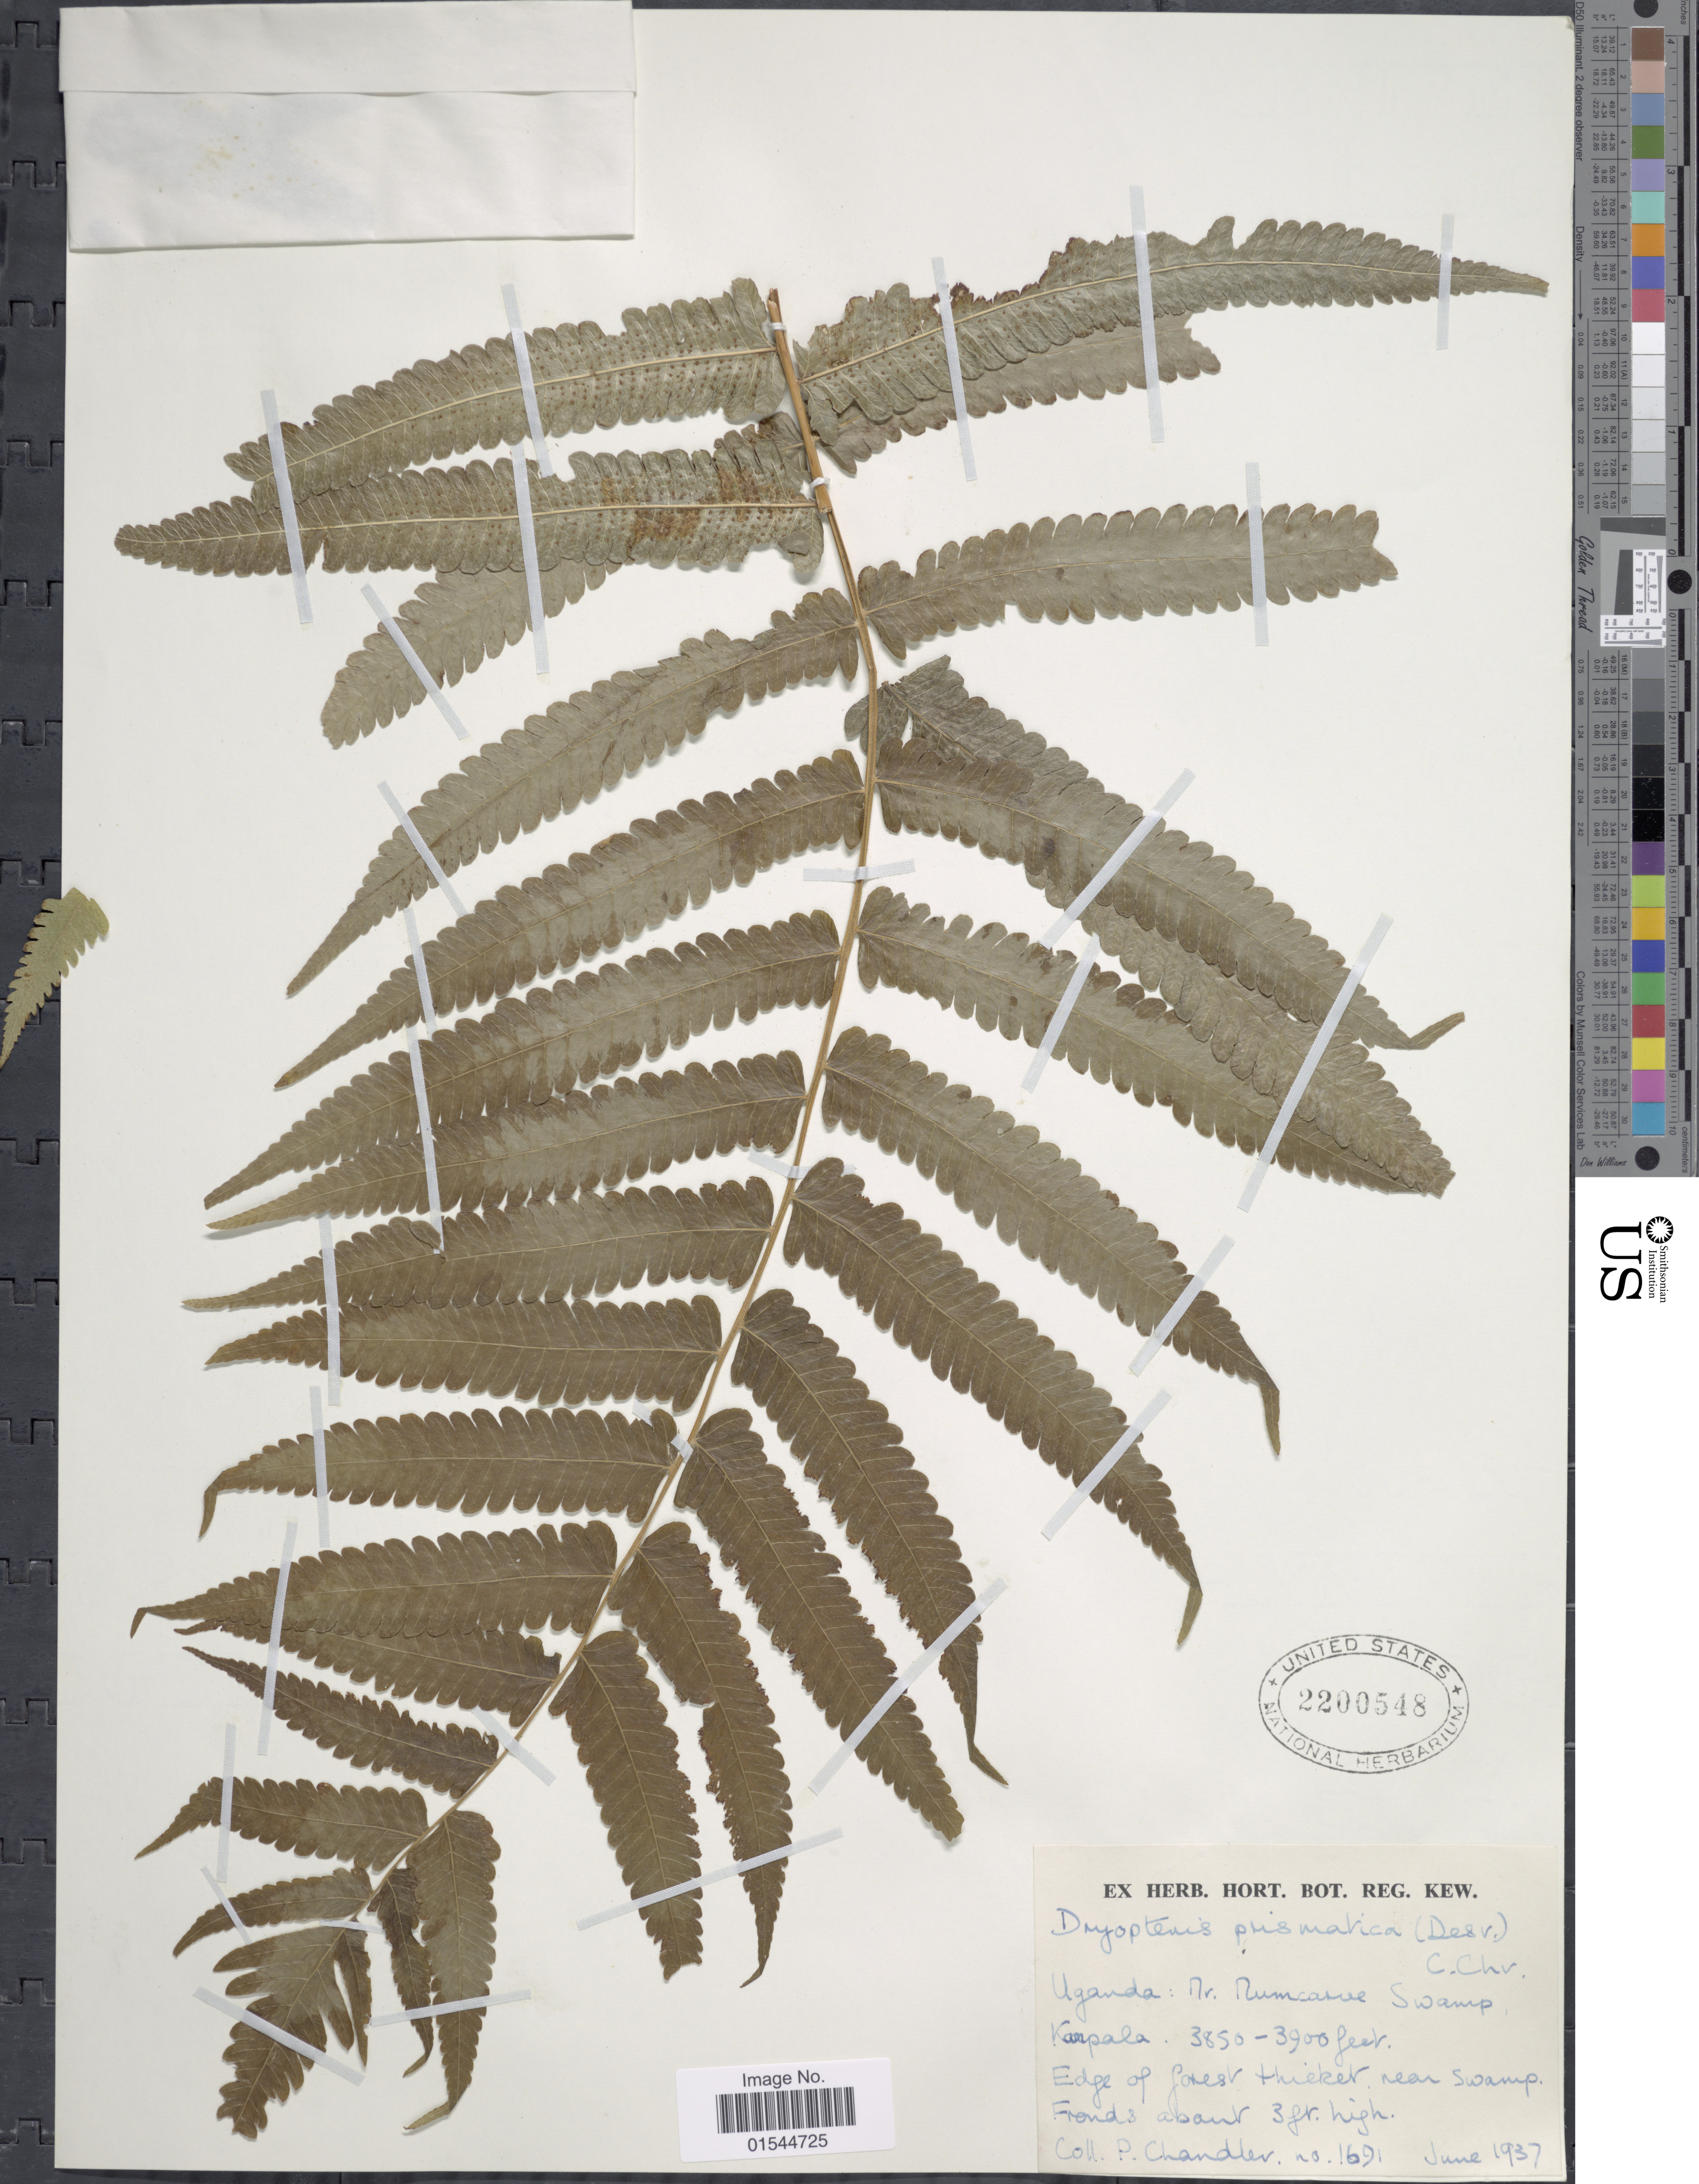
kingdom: Plantae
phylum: Tracheophyta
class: Polypodiopsida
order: Polypodiales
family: Thelypteridaceae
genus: Pneumatopteris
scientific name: Pneumatopteris prismatica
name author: (Desv.) Holttum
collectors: P. Chandler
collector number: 1691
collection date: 1937-06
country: Uganda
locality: Uganda: Nr. Numcarve Swamp, Kampala [interpreted]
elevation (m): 1173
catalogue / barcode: US 2200548